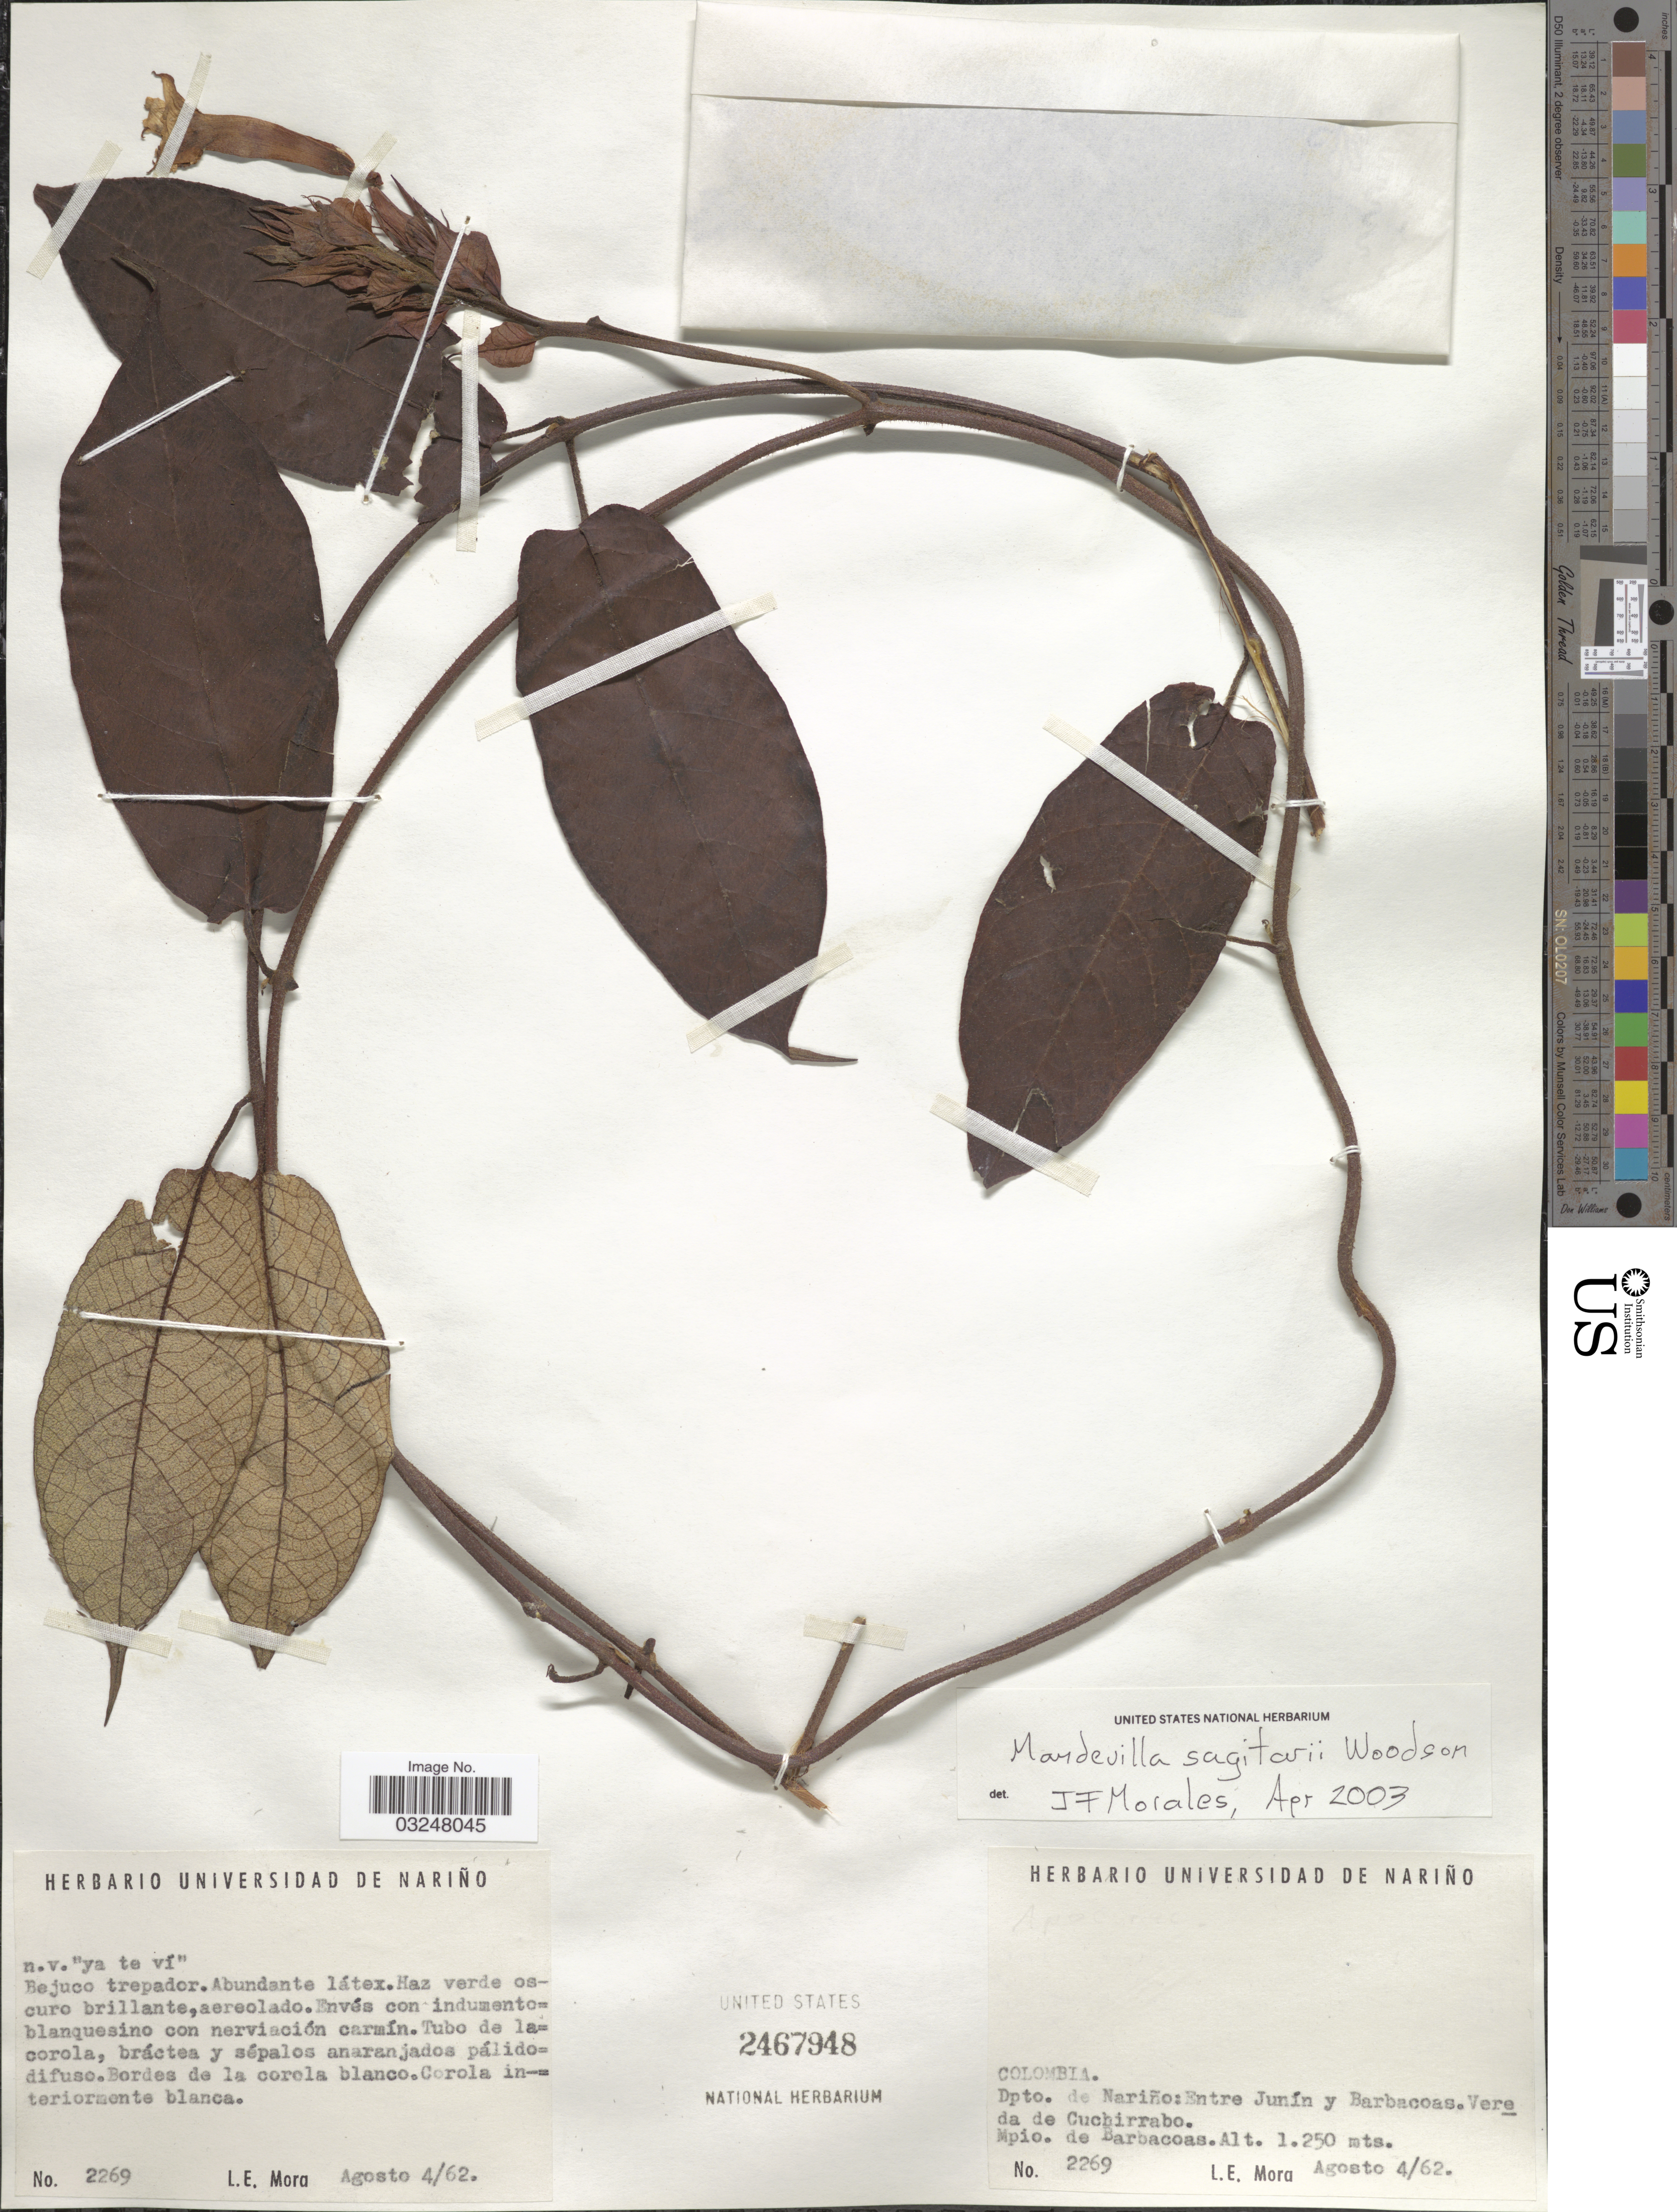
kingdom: Plantae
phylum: Tracheophyta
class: Magnoliopsida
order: Gentianales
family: Apocynaceae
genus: Mandevilla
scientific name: Mandevilla sagittarii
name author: Woodson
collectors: L. Mora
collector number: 2269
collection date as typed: Transcribed d/m/y: 4/8/62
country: Colombia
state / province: Nariño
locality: Dpto. de Nariño: Entre Junín y Barbacoas. Vereda de Cuchirrabo. Mpio. de Barbacoas.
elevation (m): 1250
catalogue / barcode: US 2467948